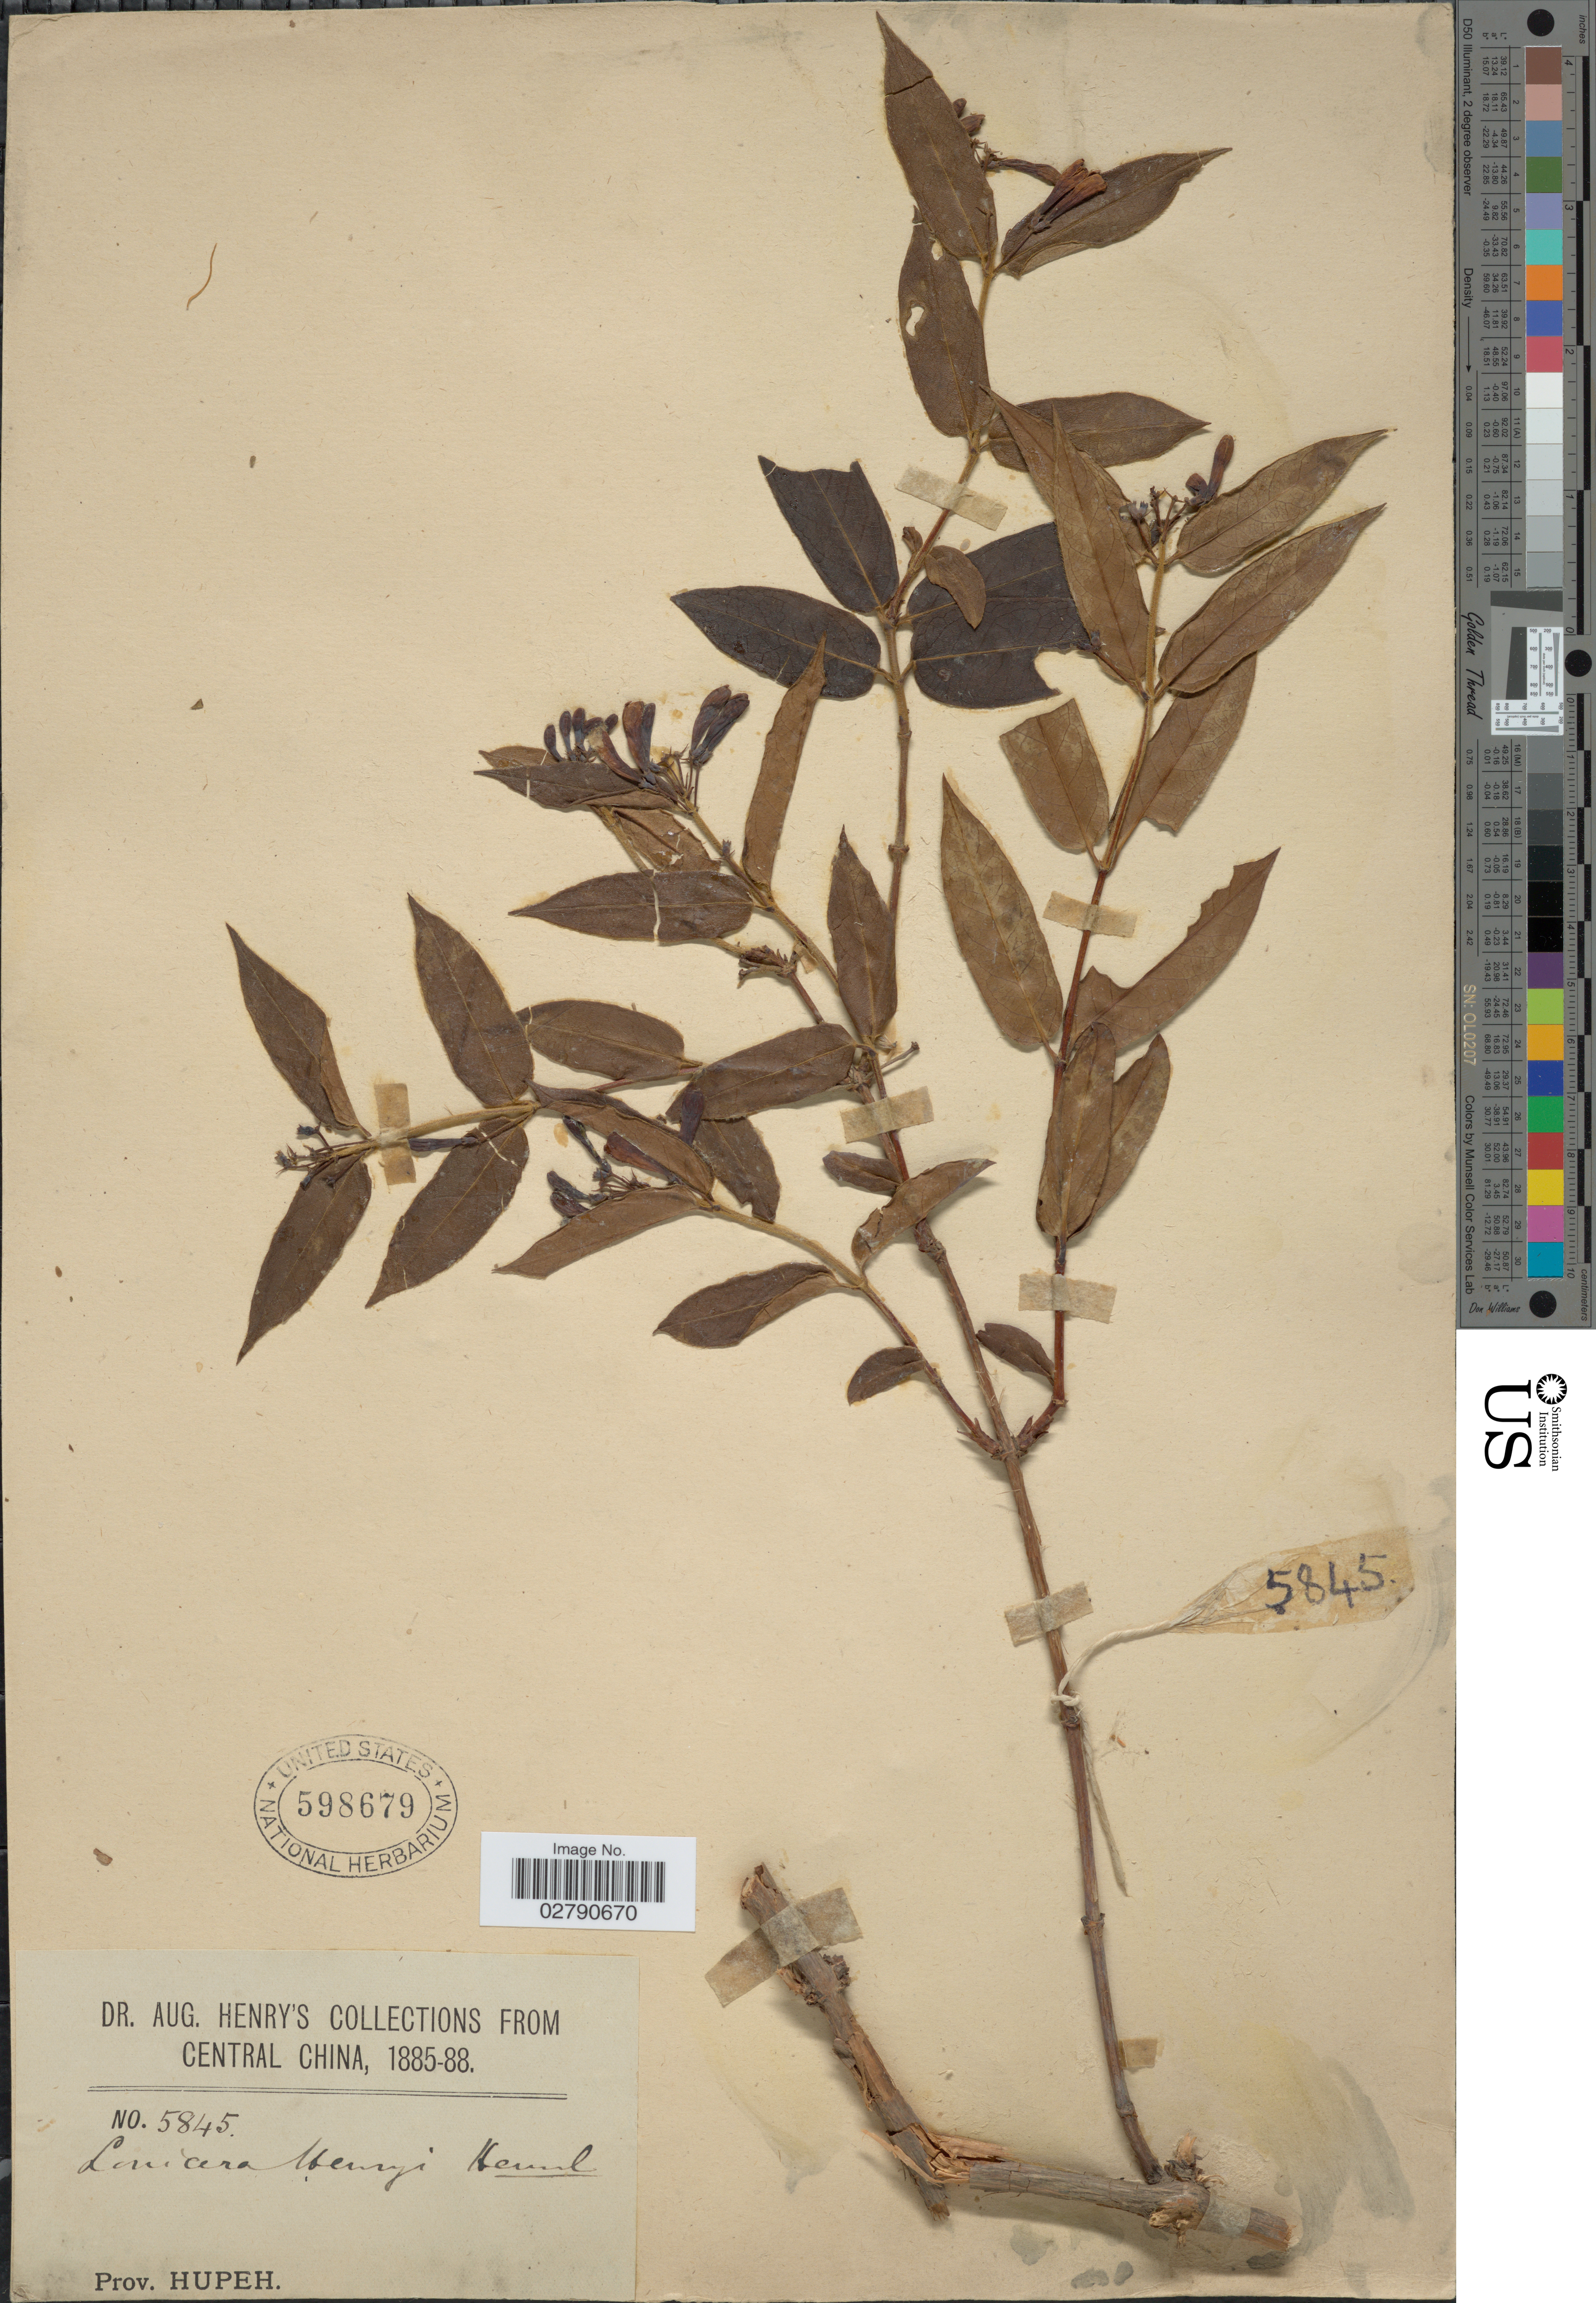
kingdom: Plantae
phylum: Tracheophyta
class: Magnoliopsida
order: Dipsacales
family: Caprifoliaceae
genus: Lonicera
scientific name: Lonicera henryi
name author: Hemsl.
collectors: A. Henry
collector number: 5845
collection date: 1885/1888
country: China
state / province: Hubei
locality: Central China. Prov. Hupeh.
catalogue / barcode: US 598679